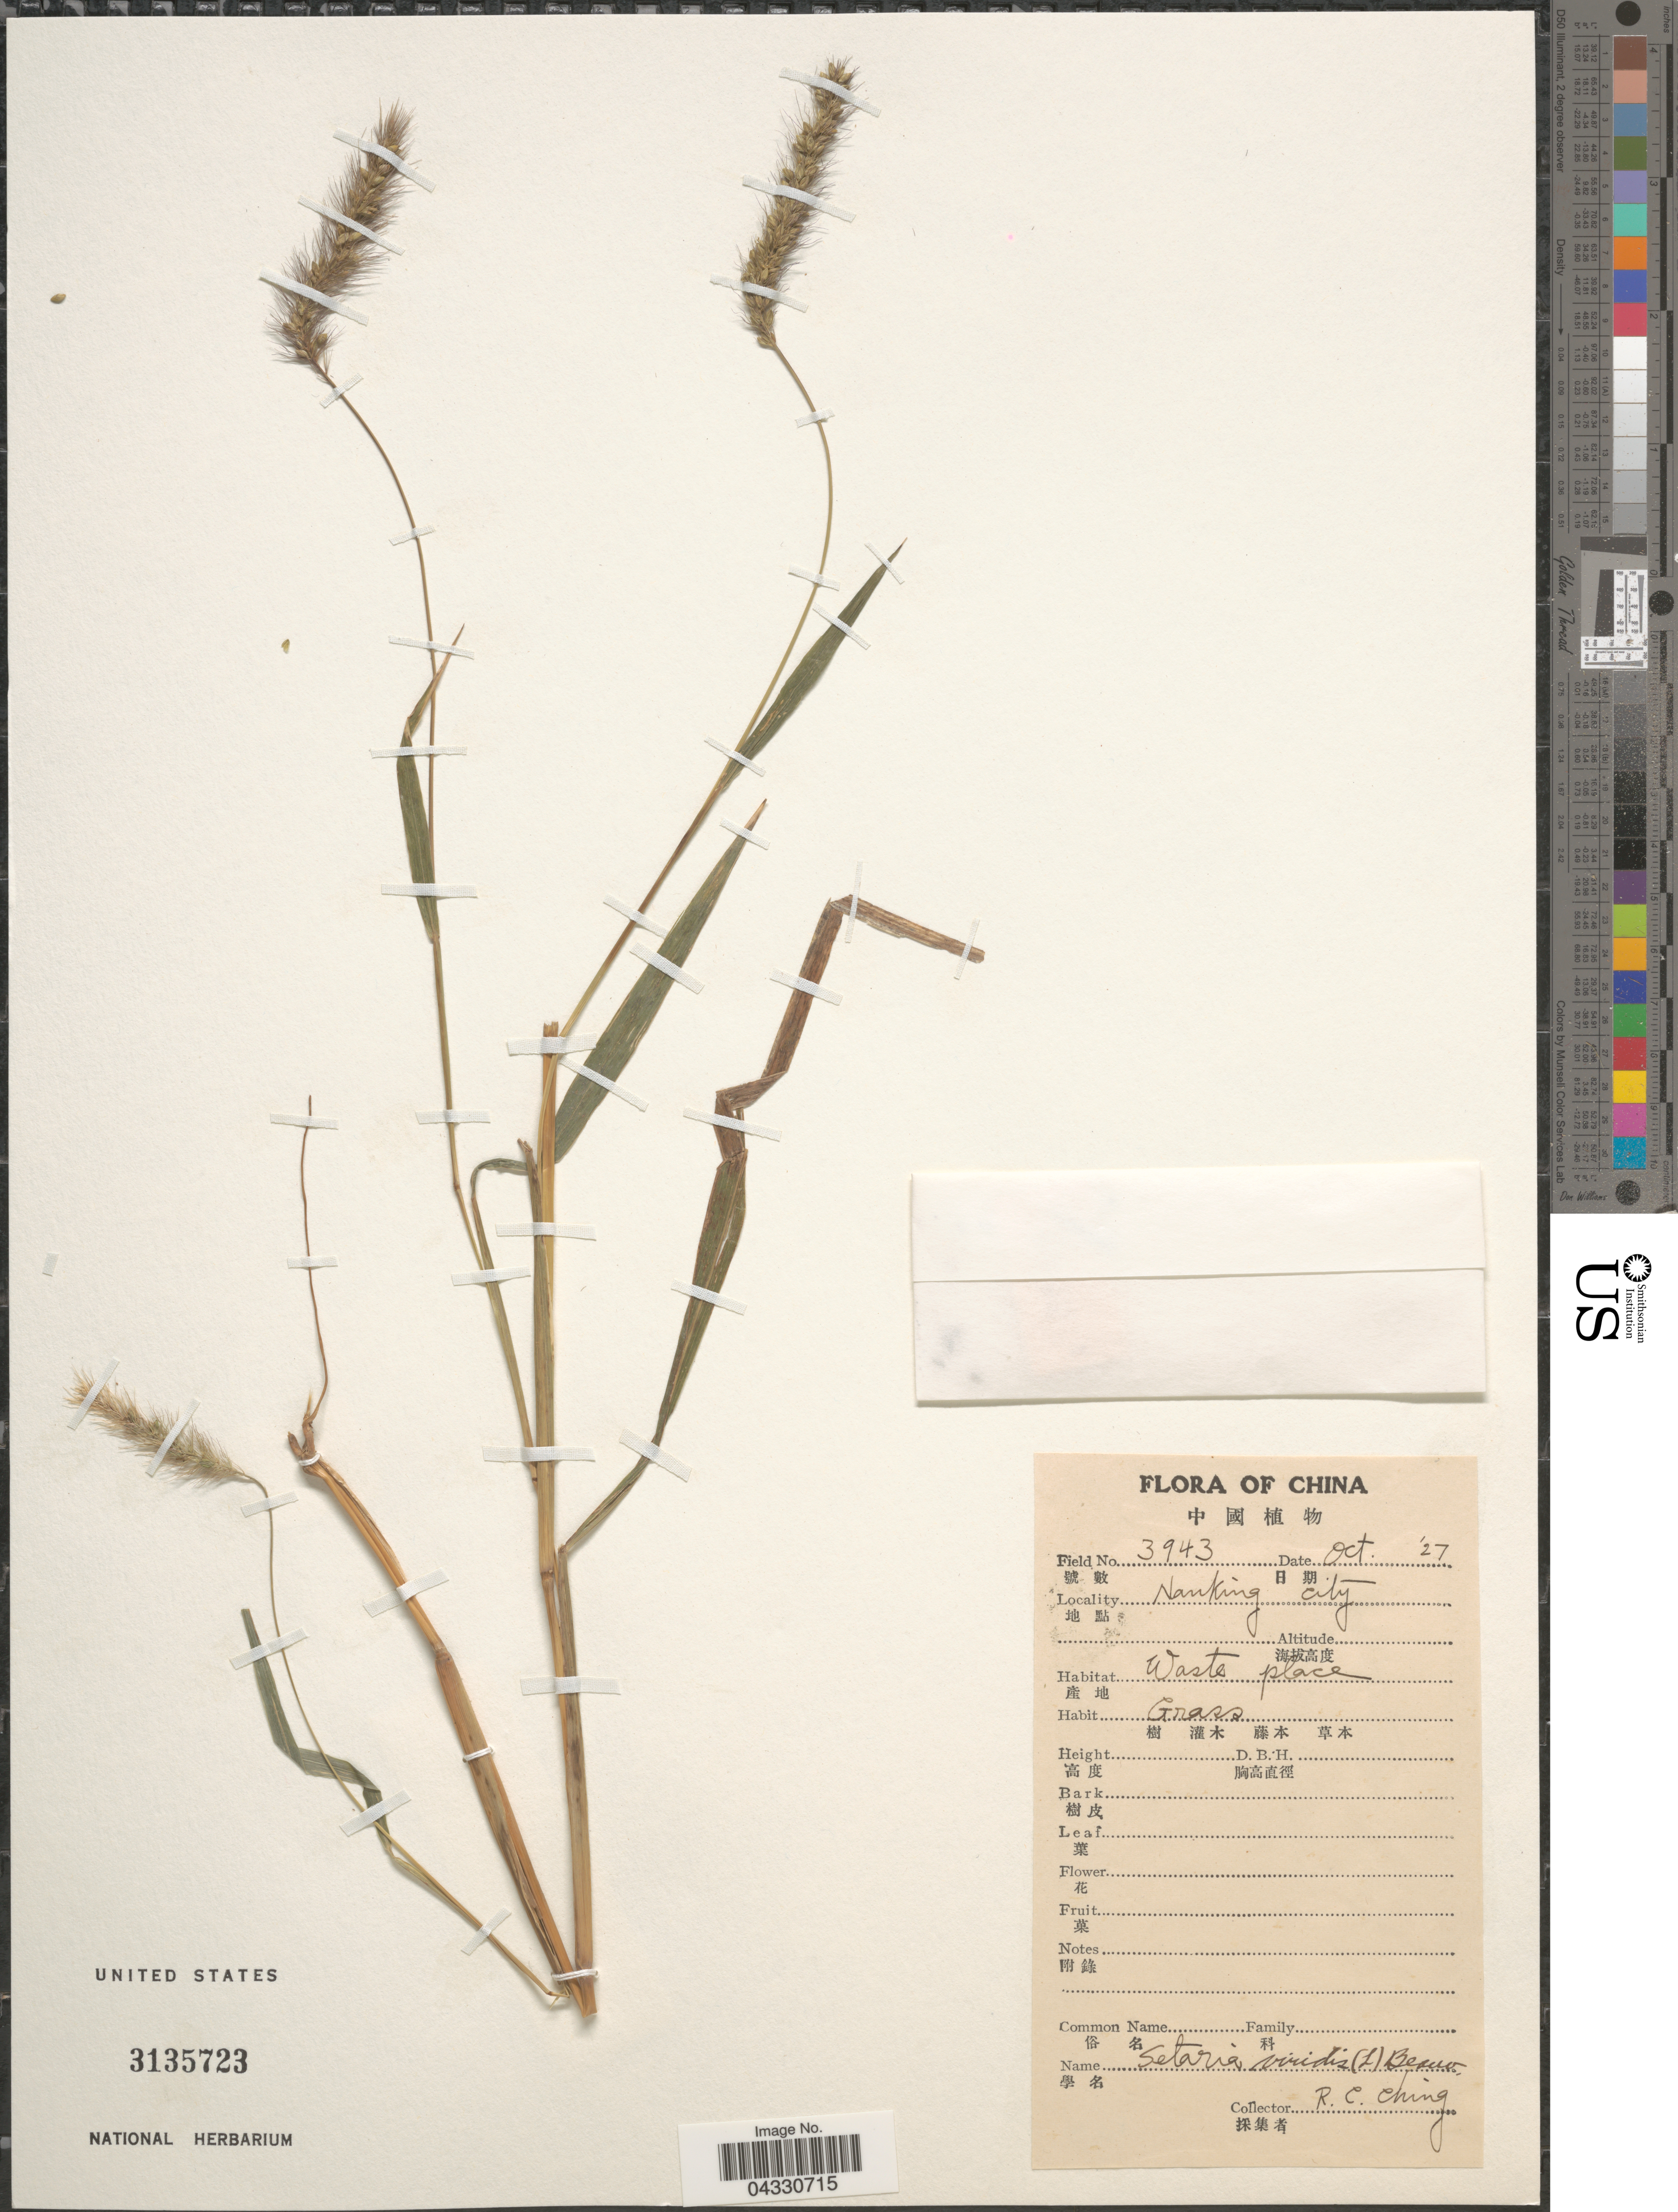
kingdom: Plantae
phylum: Tracheophyta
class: Liliopsida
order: Poales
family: Poaceae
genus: Setaria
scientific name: Setaria viridis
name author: (L.) P. Beauv.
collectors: R. C. Ching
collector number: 3943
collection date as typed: Transcribed d/m/y: /10/27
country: China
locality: Nanking city.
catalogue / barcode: US 3135723